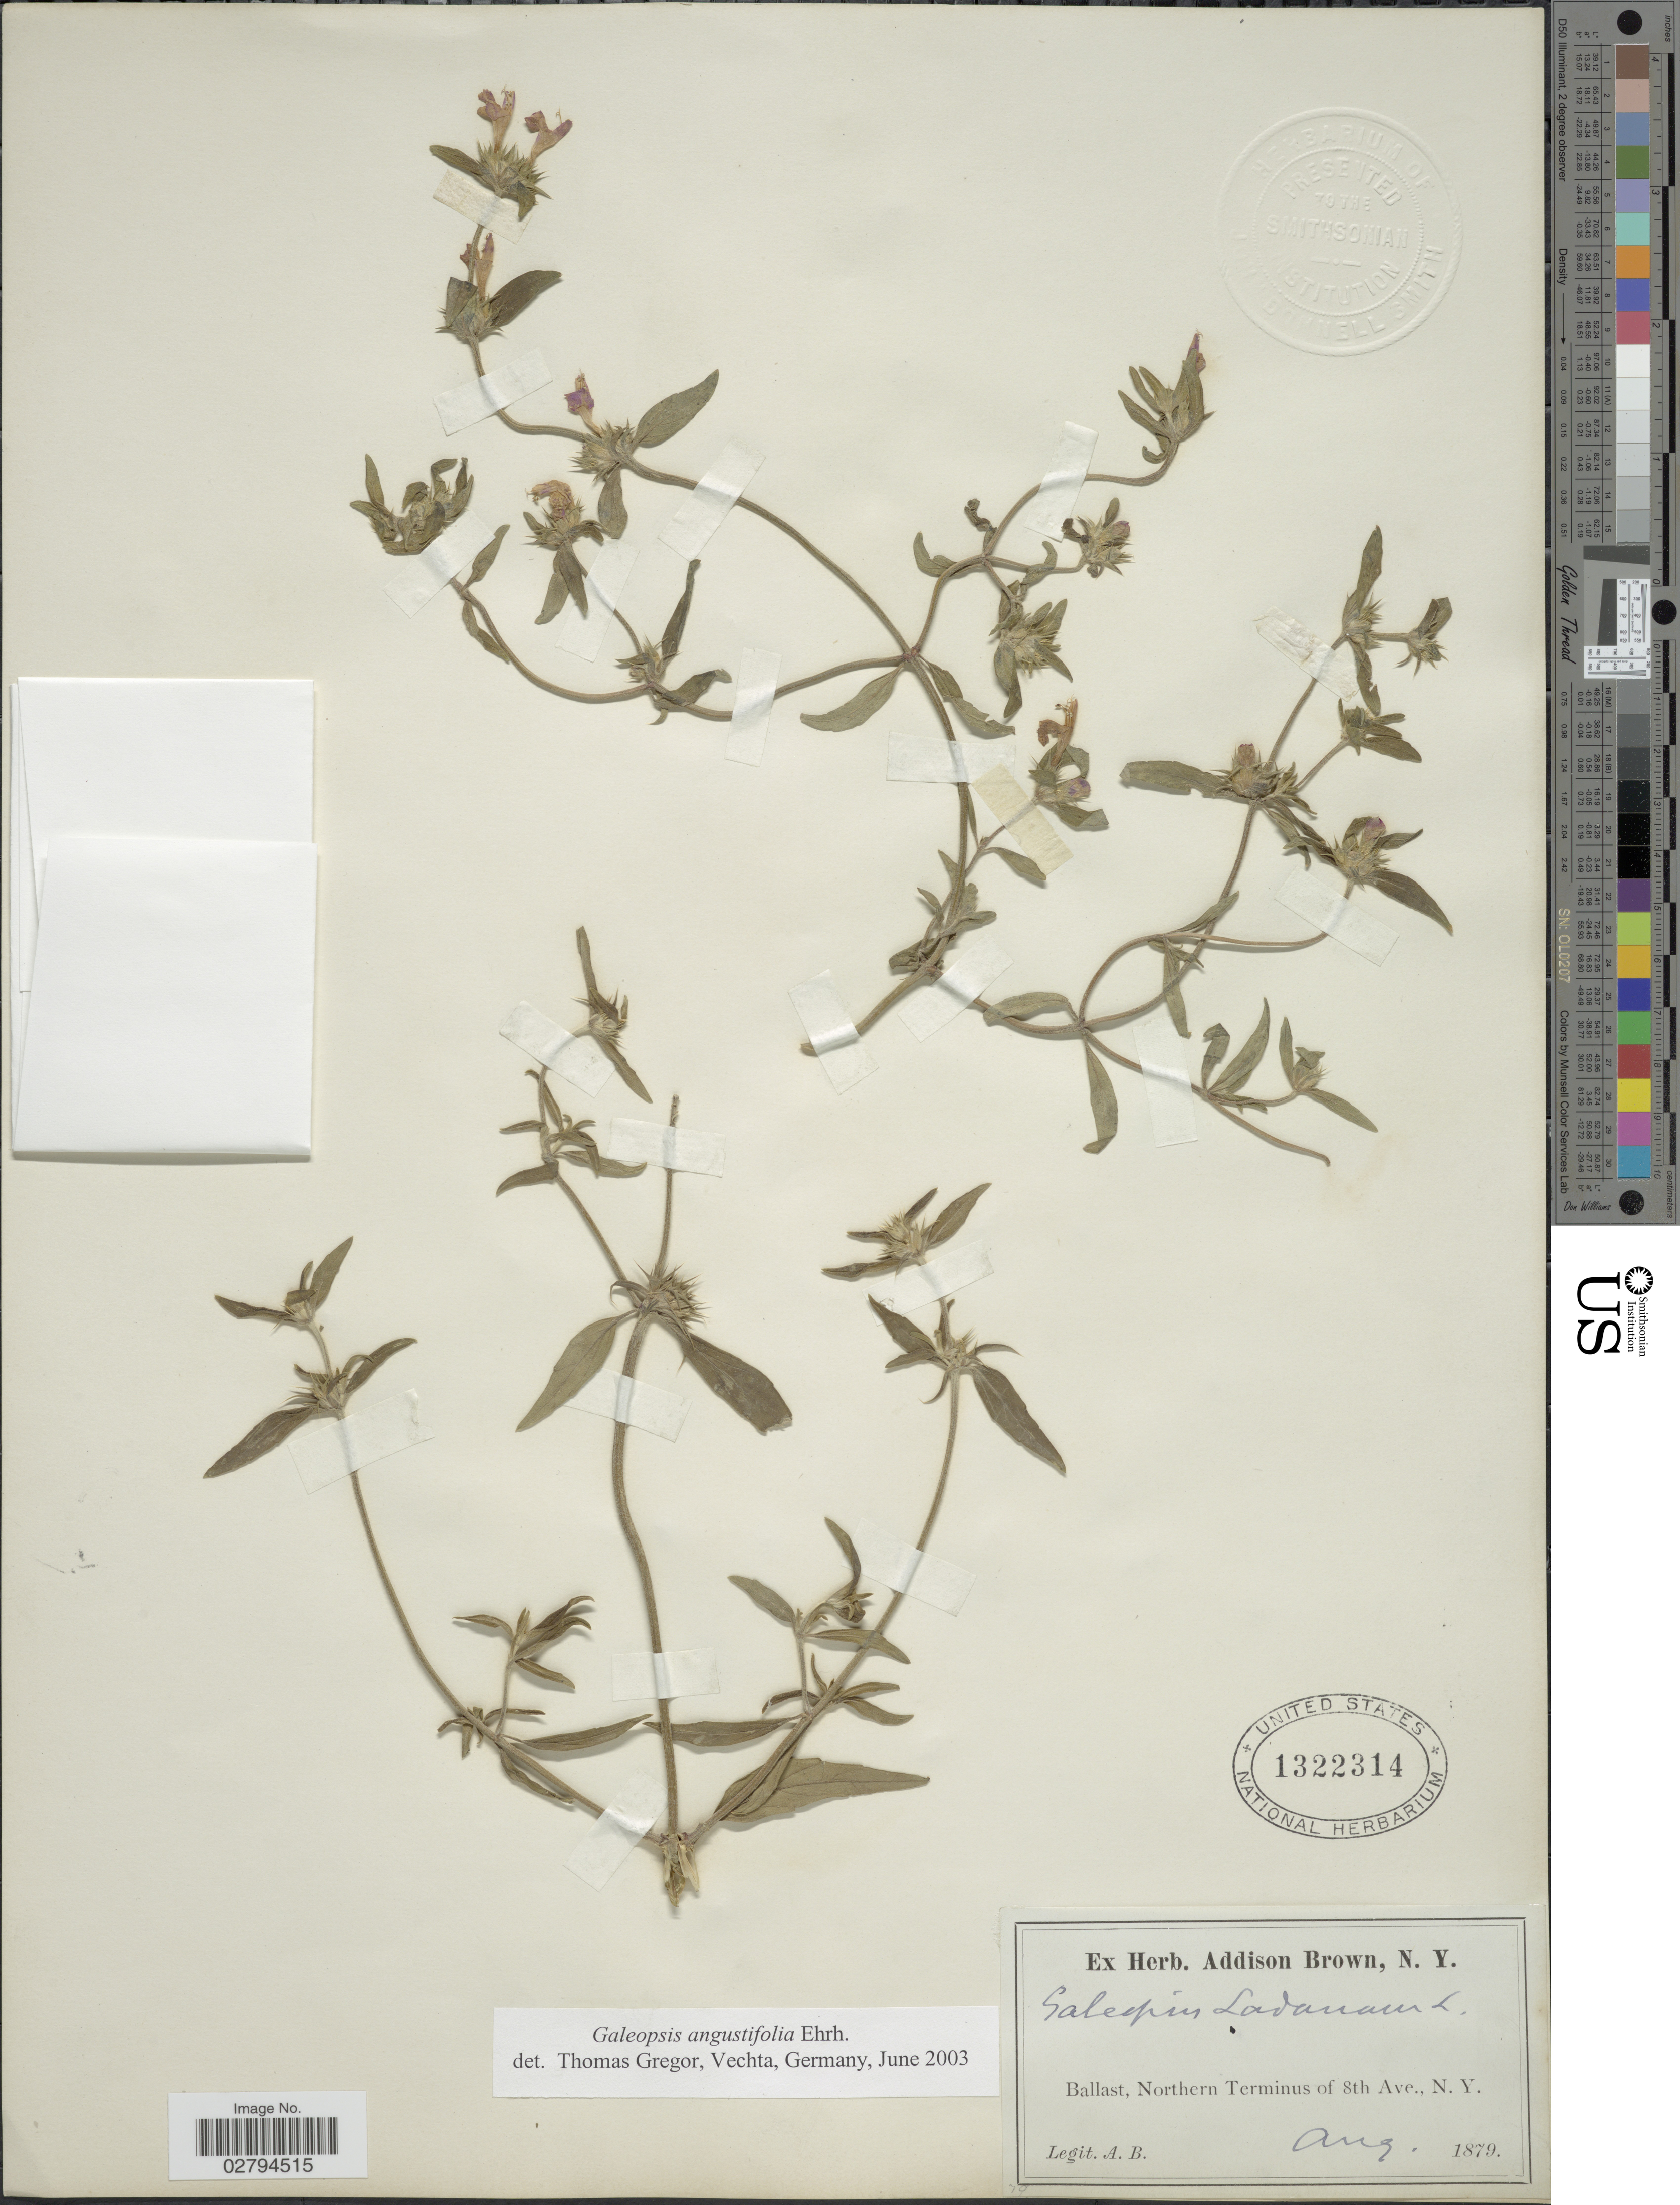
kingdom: Plantae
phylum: Tracheophyta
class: Magnoliopsida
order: Lamiales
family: Lamiaceae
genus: Galeopsis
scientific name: Galeopsis angustifolia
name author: Ehrh. ex Hoffm.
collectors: A. Brown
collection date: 1879-08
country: United States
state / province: New York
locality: Ballast, Northern Terminus of 8th Ave., N.Y.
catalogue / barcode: US 1322314